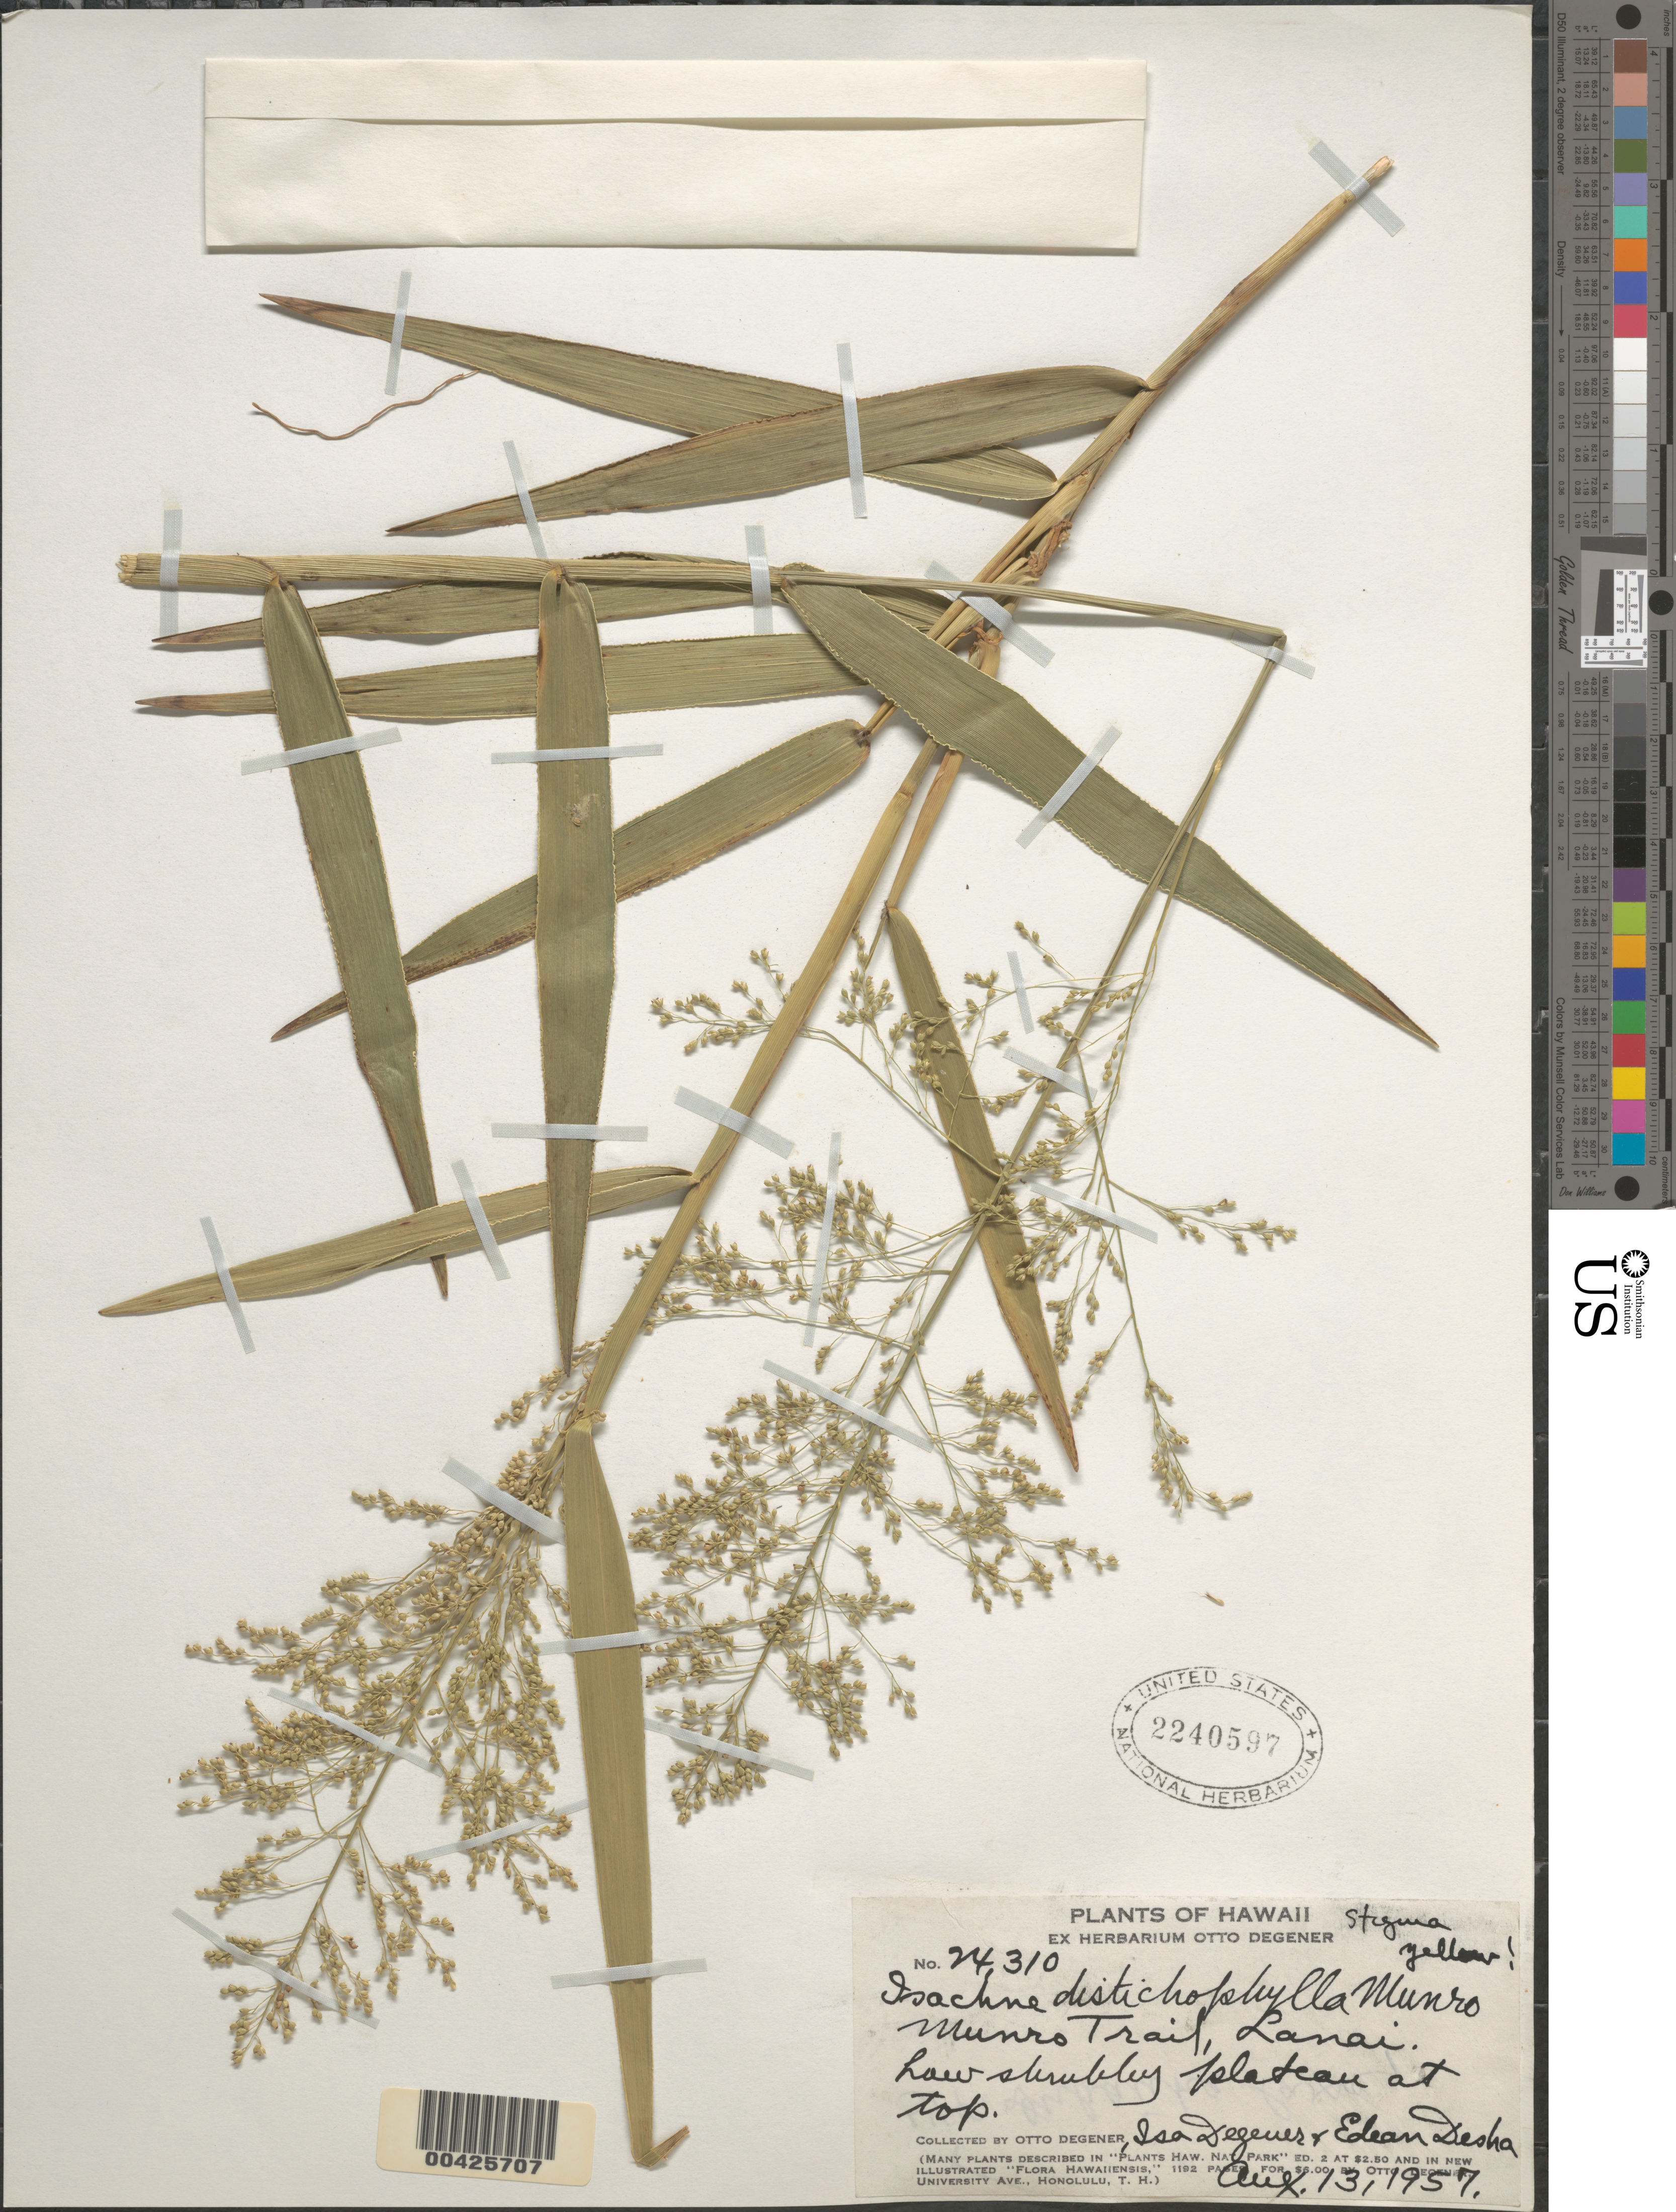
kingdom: Plantae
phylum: Tracheophyta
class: Liliopsida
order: Poales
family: Poaceae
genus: Isachne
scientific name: Isachne distichophylla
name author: Munro ex Hillebr.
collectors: O. Degener, I. Degener & E. Desha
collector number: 24310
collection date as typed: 13 Aug 1957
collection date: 1957-08-13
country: United States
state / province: Hawaii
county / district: Maui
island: Lana'i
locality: Munro Trail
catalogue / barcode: US 2240597